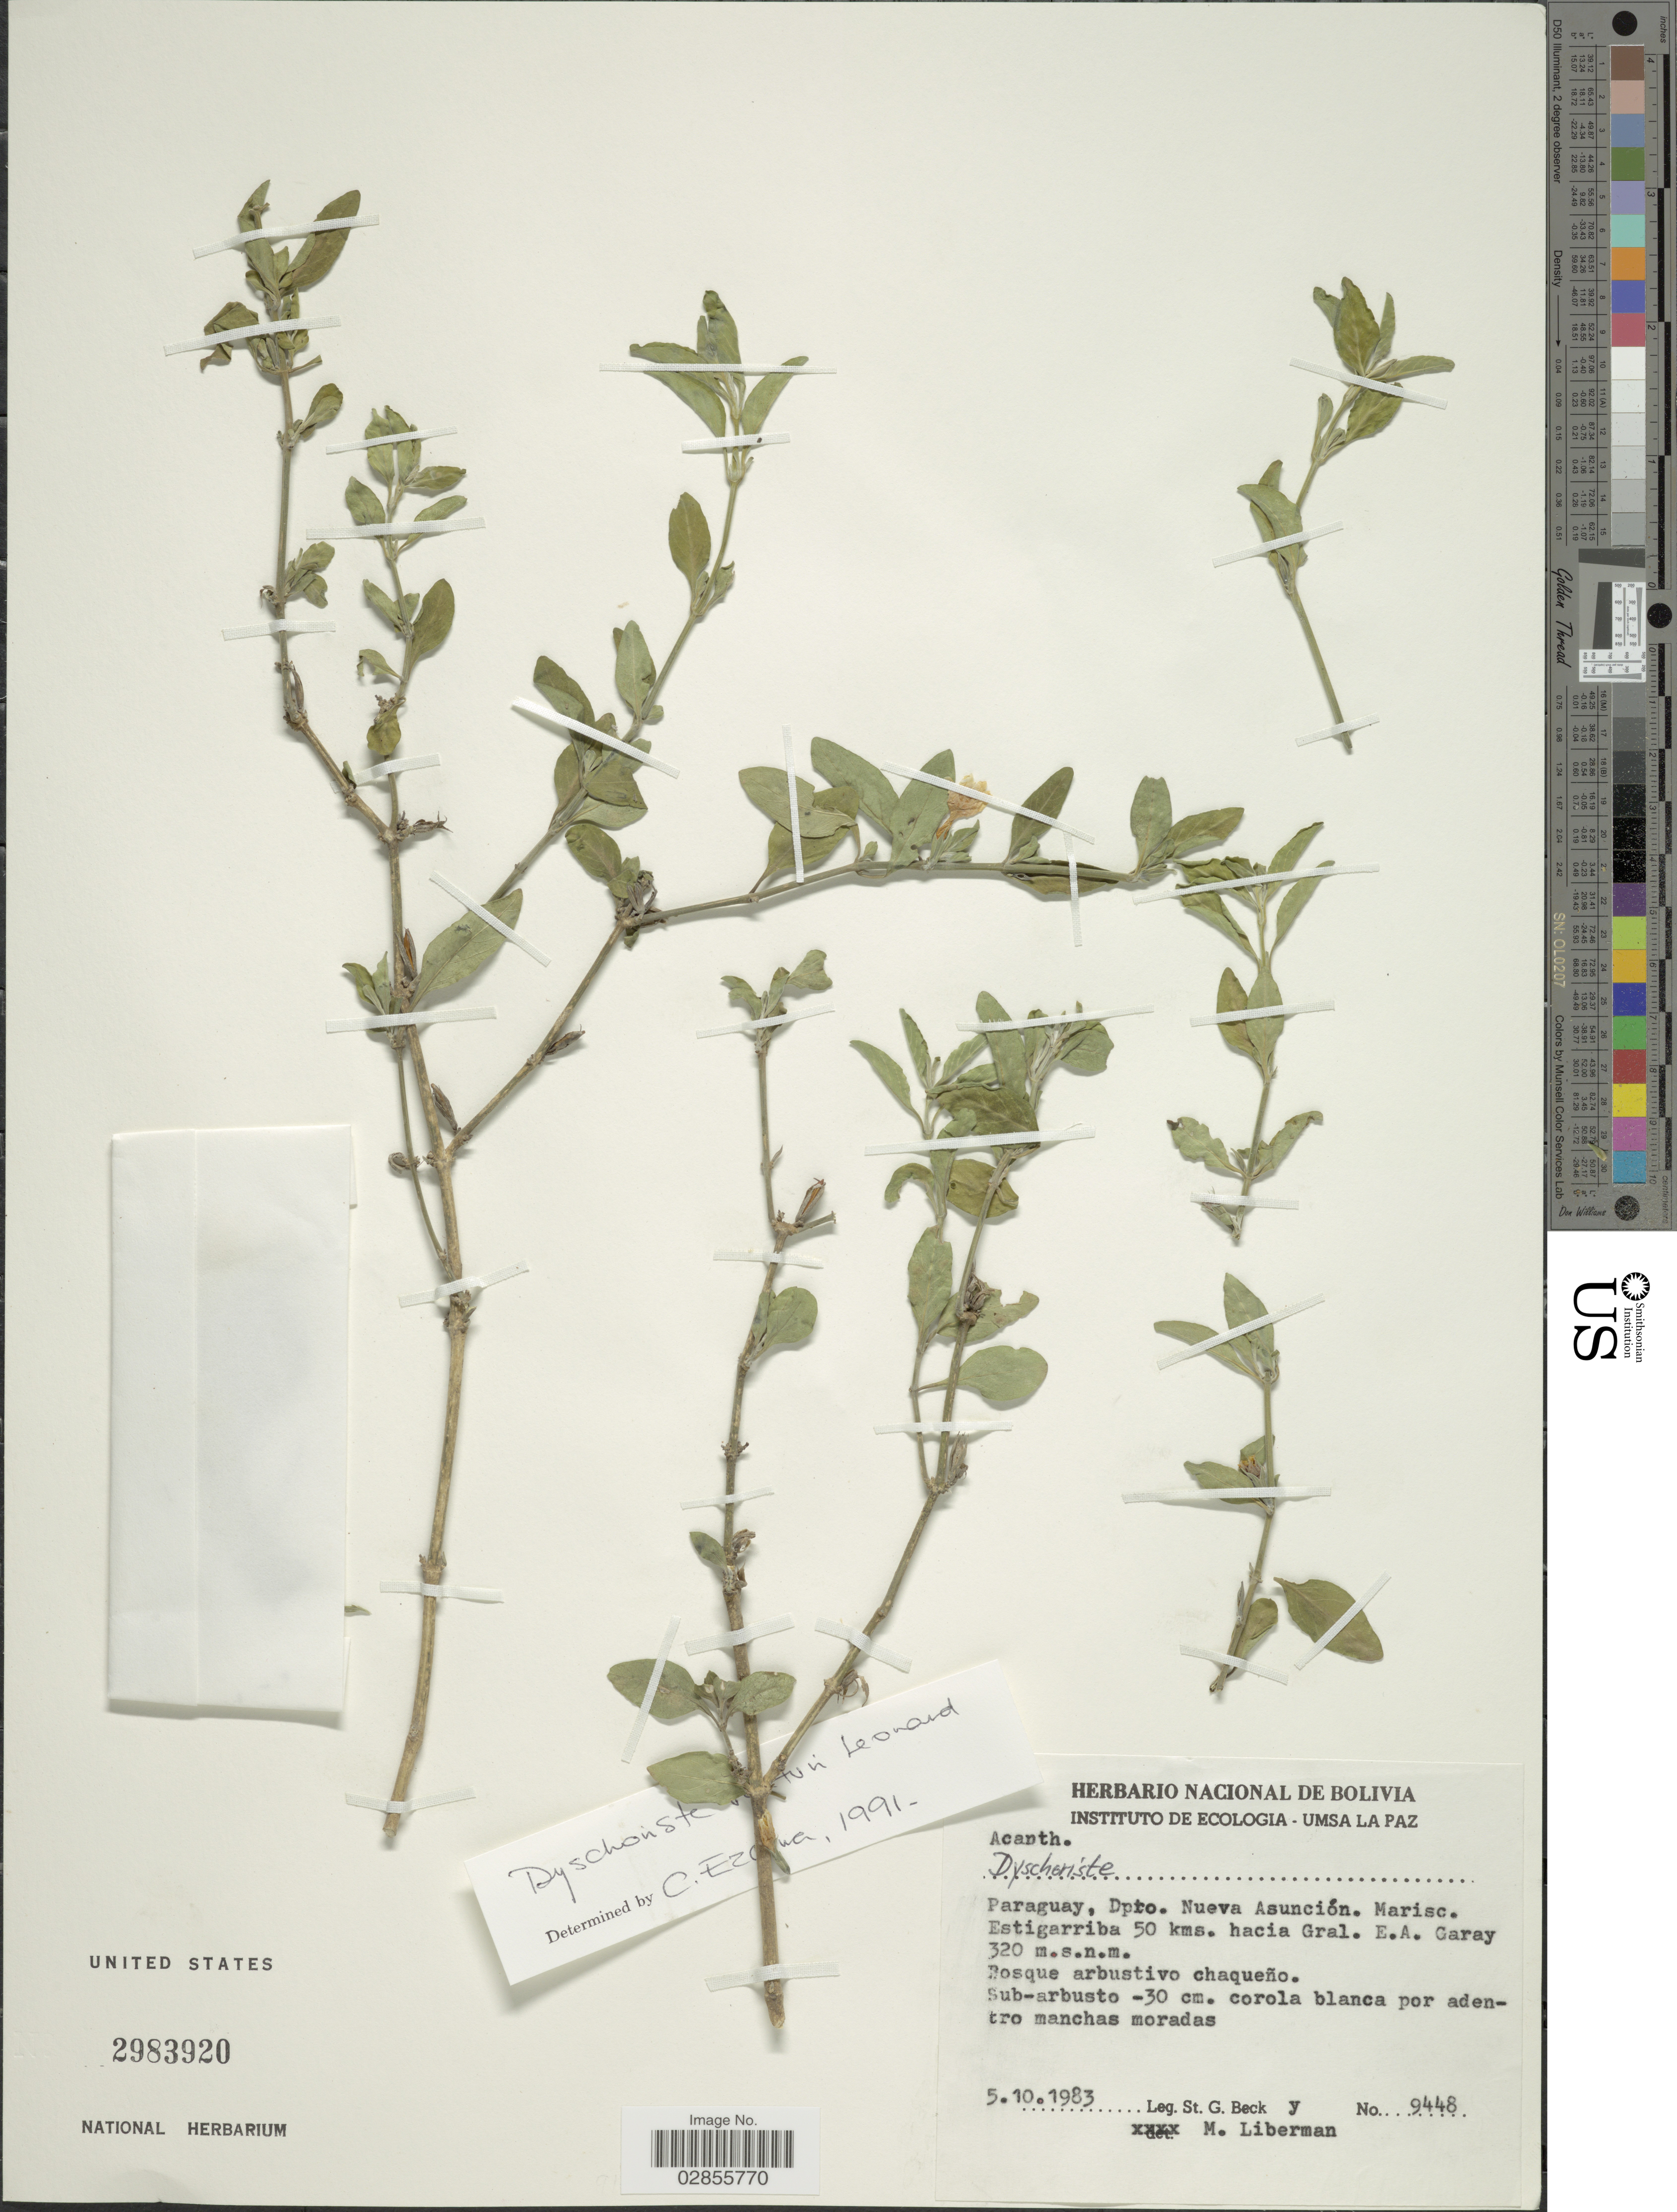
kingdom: Plantae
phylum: Tracheophyta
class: Magnoliopsida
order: Lamiales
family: Acanthaceae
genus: Dyschoriste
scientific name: Dyschoriste venturii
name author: Leonard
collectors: S. Beck & M. Liberman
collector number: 9448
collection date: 1983-10-05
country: Paraguay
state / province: Asuncion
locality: Dpto. Nueva Asunción. Marisc. Estigarriba 50 kms. hacia Gral. E. A. Garay.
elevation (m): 320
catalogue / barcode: US 2983920